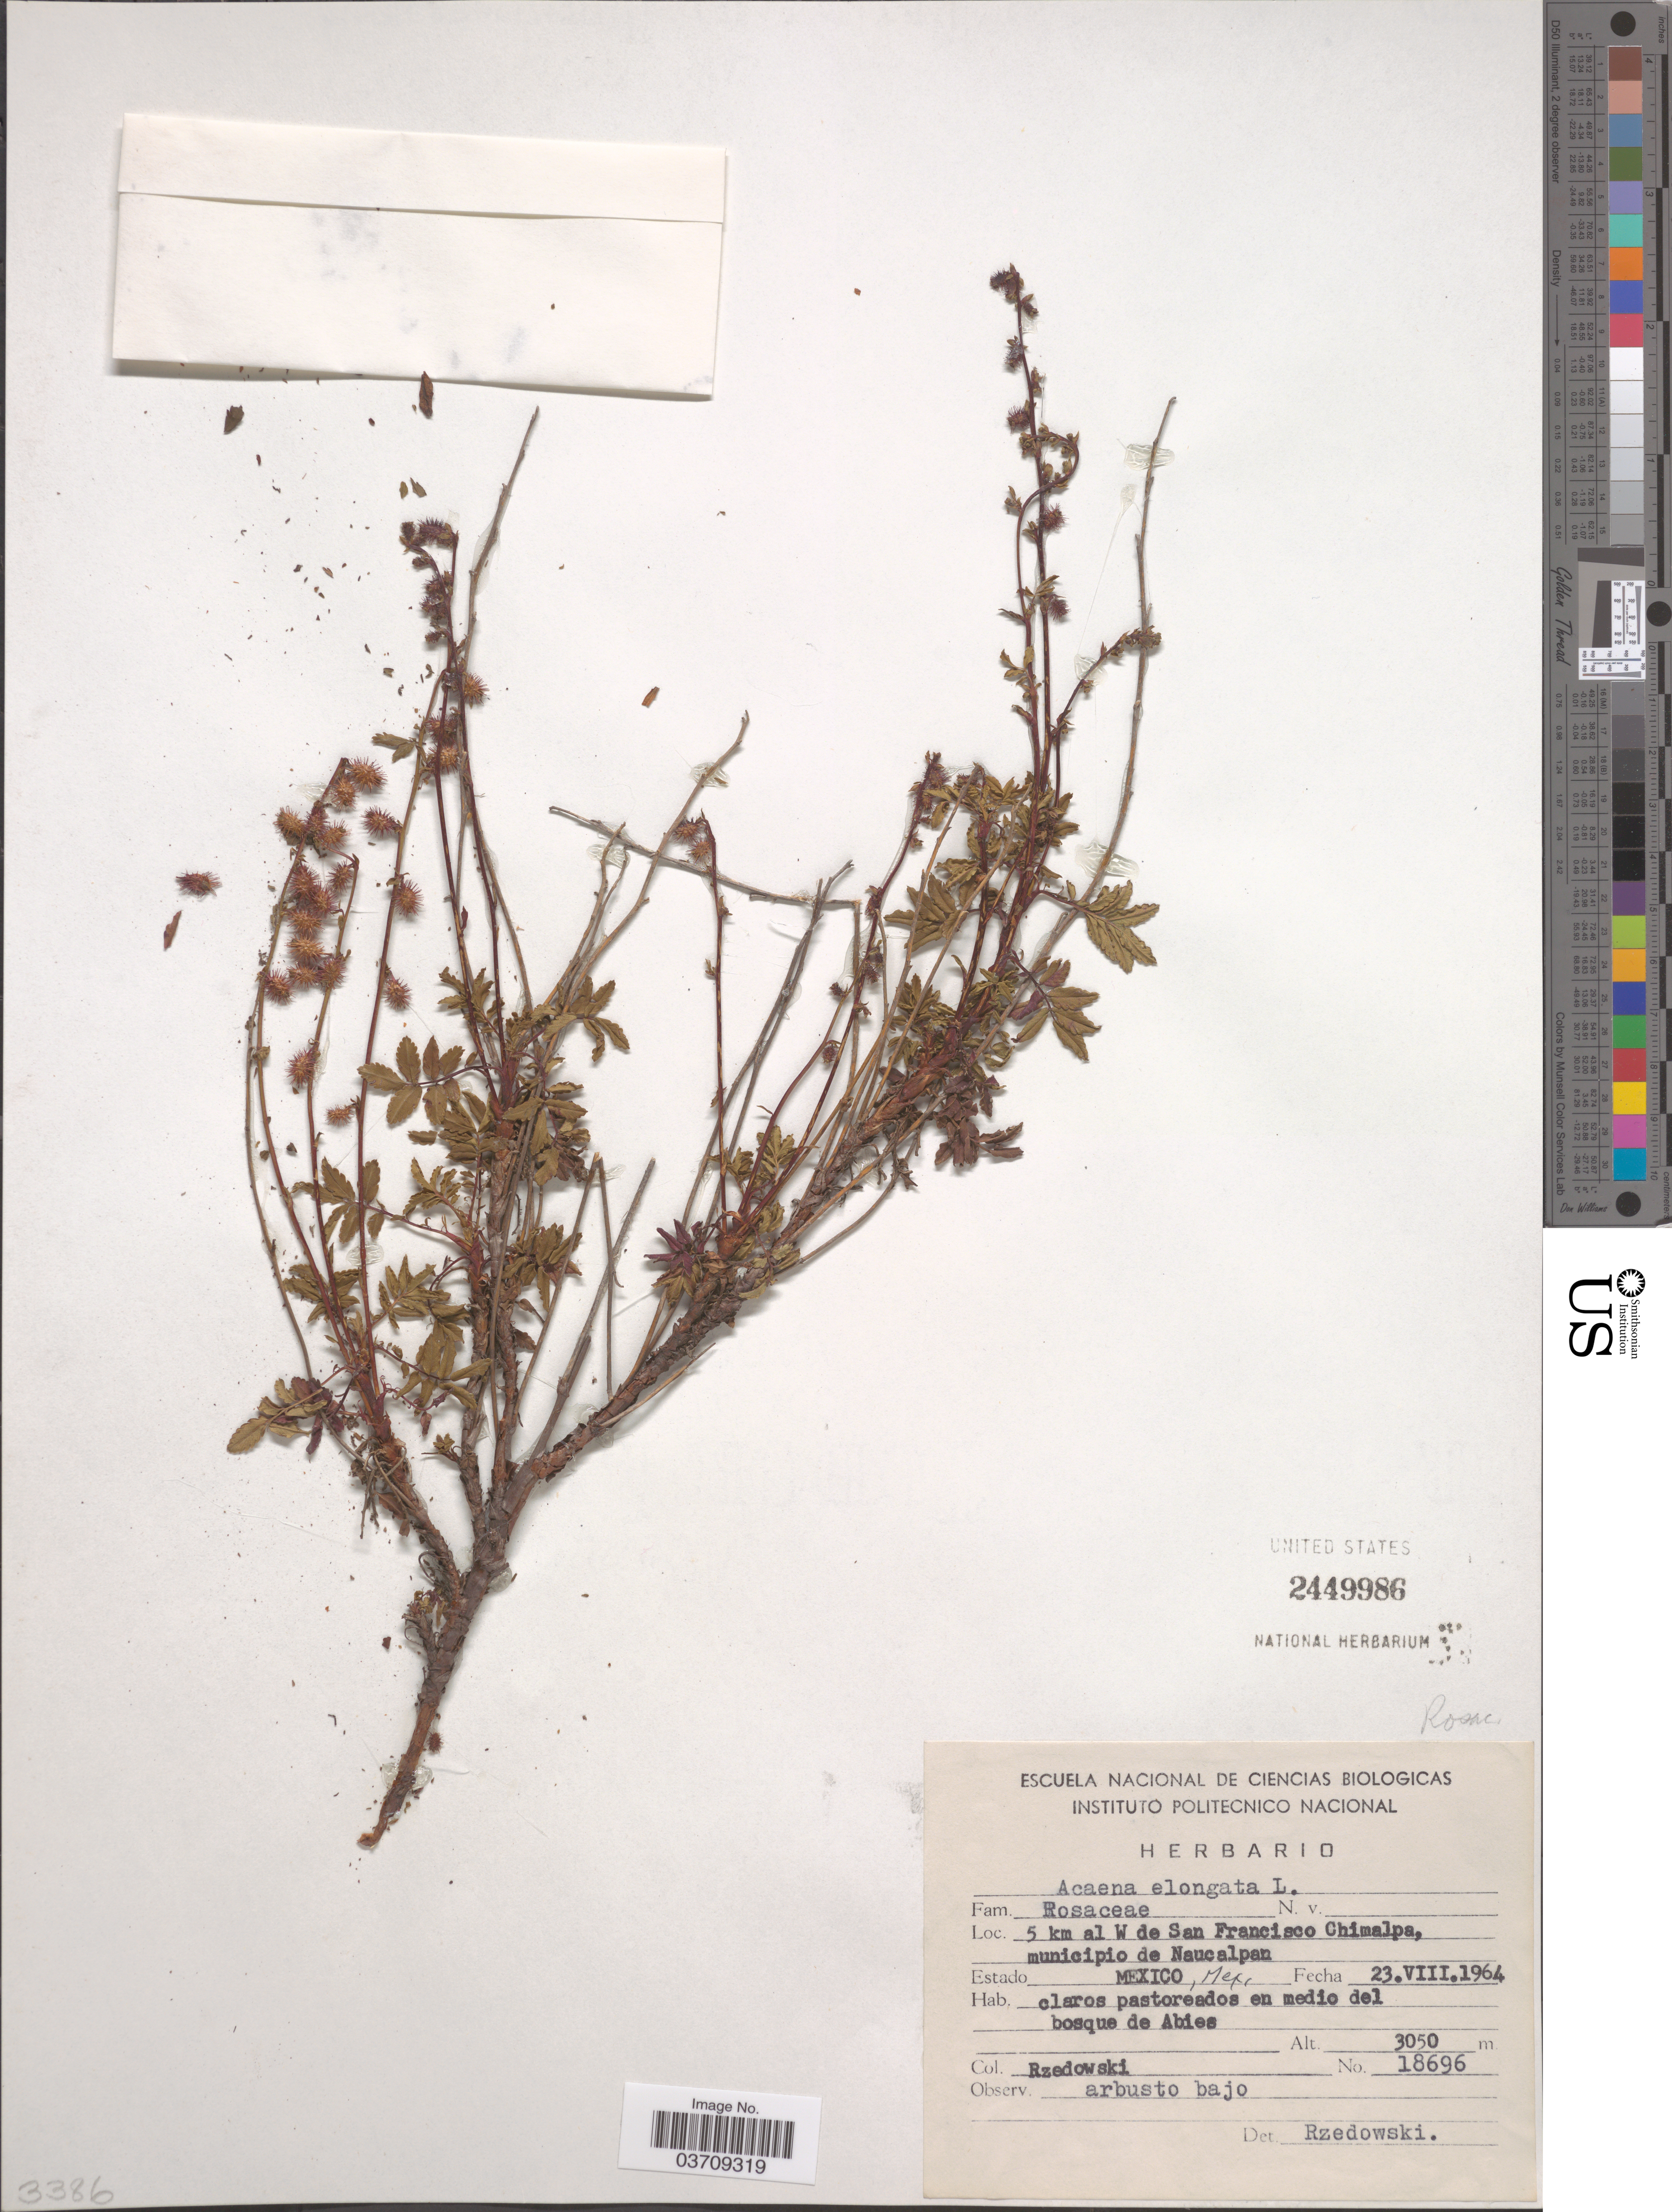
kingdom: Plantae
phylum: Tracheophyta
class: Magnoliopsida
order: Rosales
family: Rosaceae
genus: Acaena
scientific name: Acaena elongata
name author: L.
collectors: Rzedowski, --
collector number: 18696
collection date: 1964-08-23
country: Mexico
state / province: México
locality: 5 km al W de San Francisco Chimalpa, municipio de Naucalpan.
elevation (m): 3050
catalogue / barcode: US 2449986